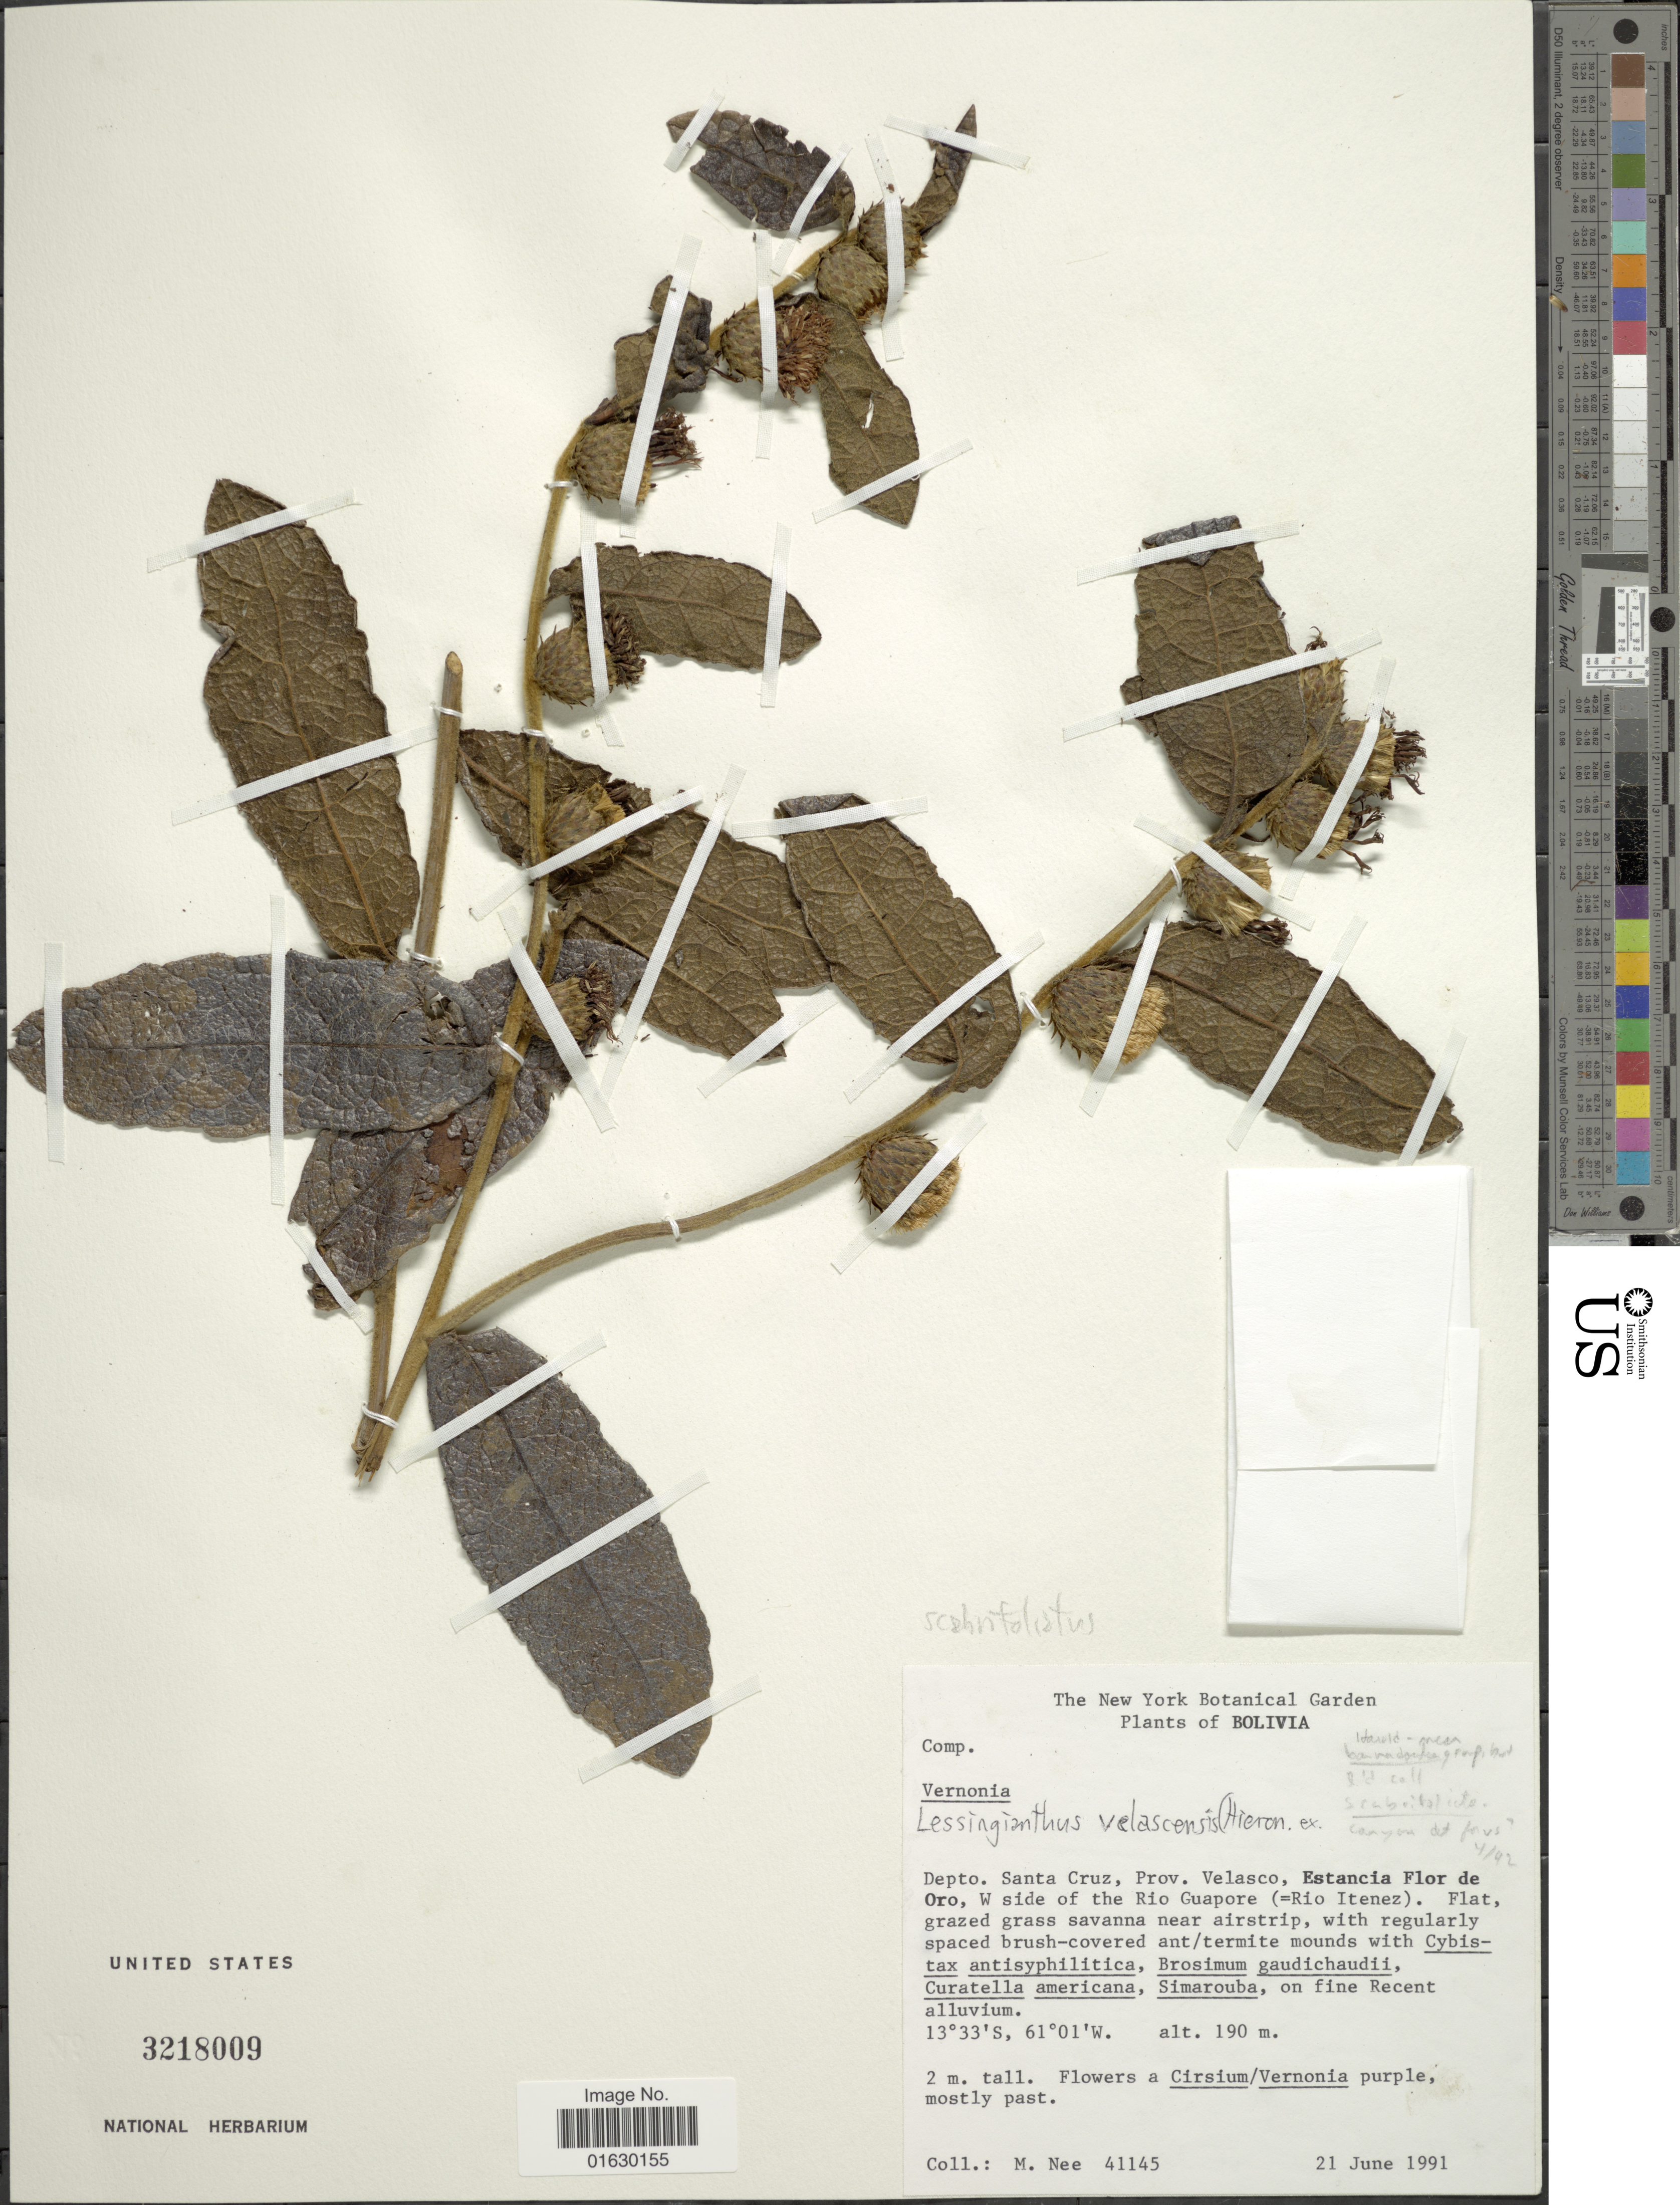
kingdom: Plantae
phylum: Tracheophyta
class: Magnoliopsida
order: Asterales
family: Asteraceae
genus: Lessingianthus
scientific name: Lessingianthus scabrifoliatus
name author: (Hieron.) H. Rob.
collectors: M. Nee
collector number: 41145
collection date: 1991-06-21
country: Bolivia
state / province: Santa Cruz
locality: Depto. Santa Cruz, Prov. Velasco, Estancia Flor de Oro, W side of the Rio Guapore (=Rio Itenez)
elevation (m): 190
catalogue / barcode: US 3218009